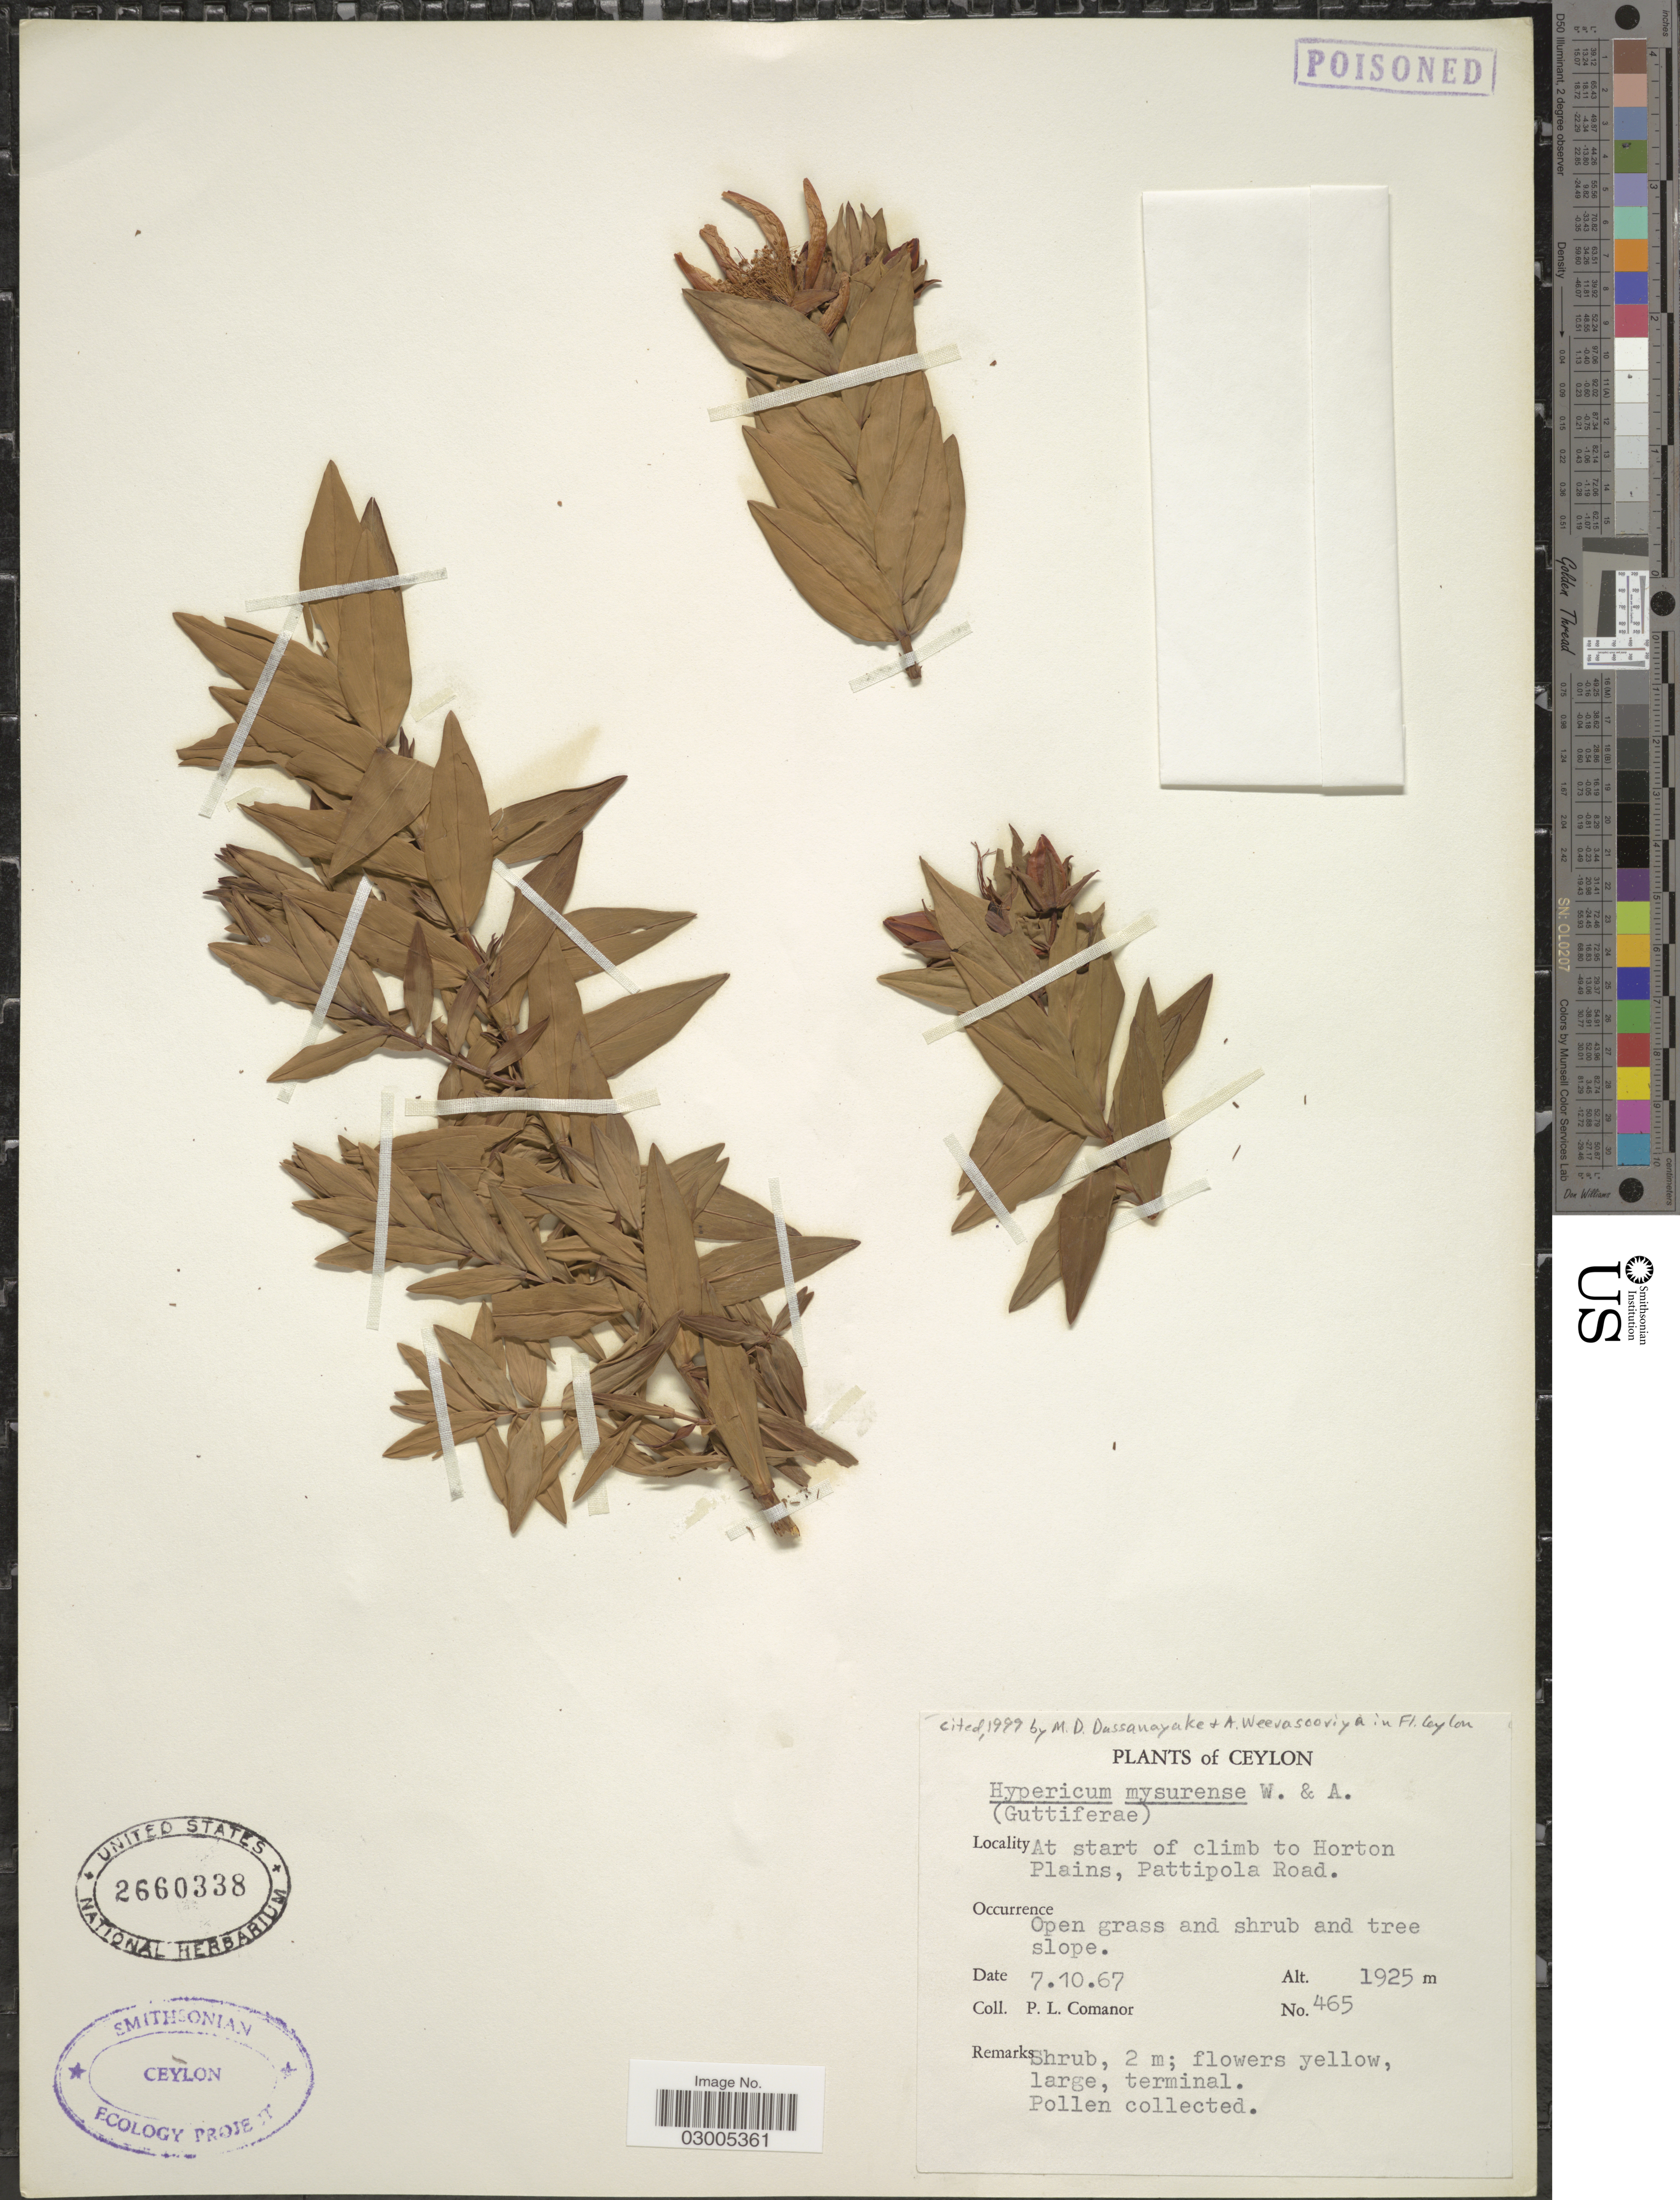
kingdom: Plantae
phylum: Tracheophyta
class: Magnoliopsida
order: Malpighiales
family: Hypericaceae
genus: Hypericum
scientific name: Hypericum mysorense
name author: F. Heyne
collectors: P. Comanor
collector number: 465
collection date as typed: Transcribed d/m/y: 7/10/67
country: Sri Lanka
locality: Ceylon. At start of climb to Horton Plains, Pattipola Road.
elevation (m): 1925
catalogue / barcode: US 2660338